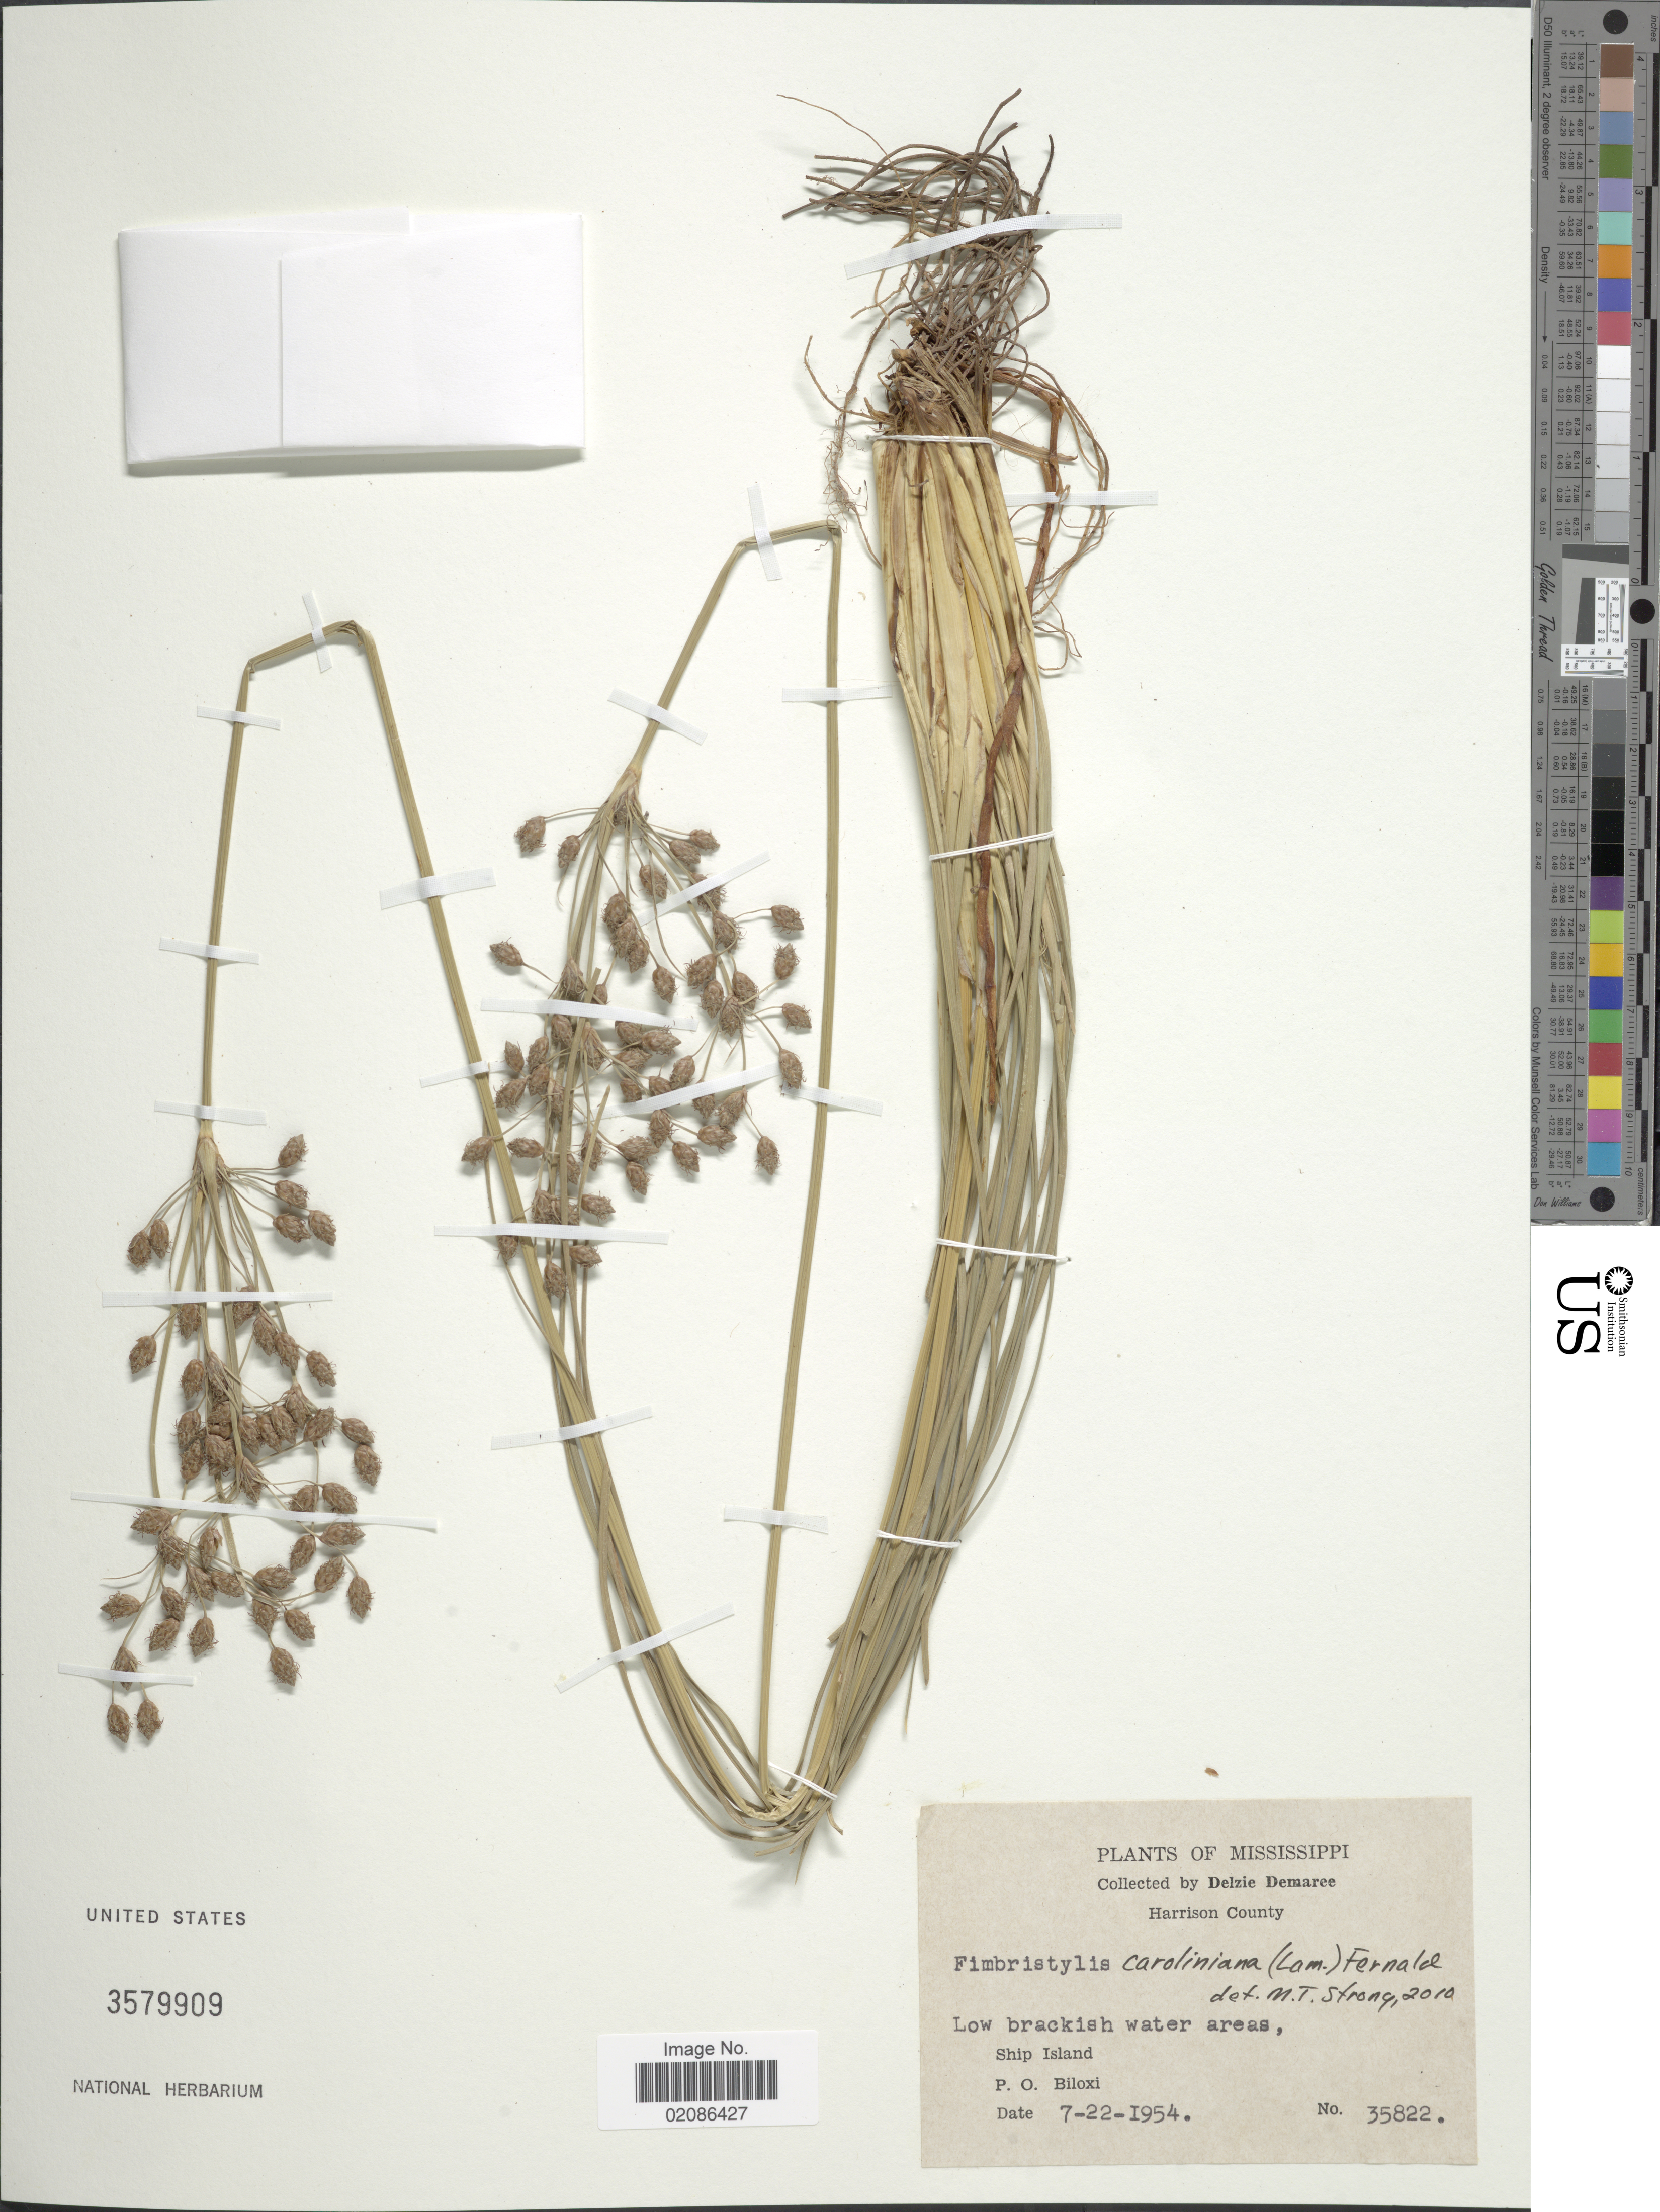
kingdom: Plantae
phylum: Tracheophyta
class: Liliopsida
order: Poales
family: Cyperaceae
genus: Fimbristylis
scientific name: Fimbristylis caroliniana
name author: (Lam.) Fernald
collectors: D. Demaree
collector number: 35822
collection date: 1954-07-22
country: United States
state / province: Mississippi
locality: Harrison County, Low brackish water areas, Ship Island, P.O. Biloxi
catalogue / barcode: US 3579909